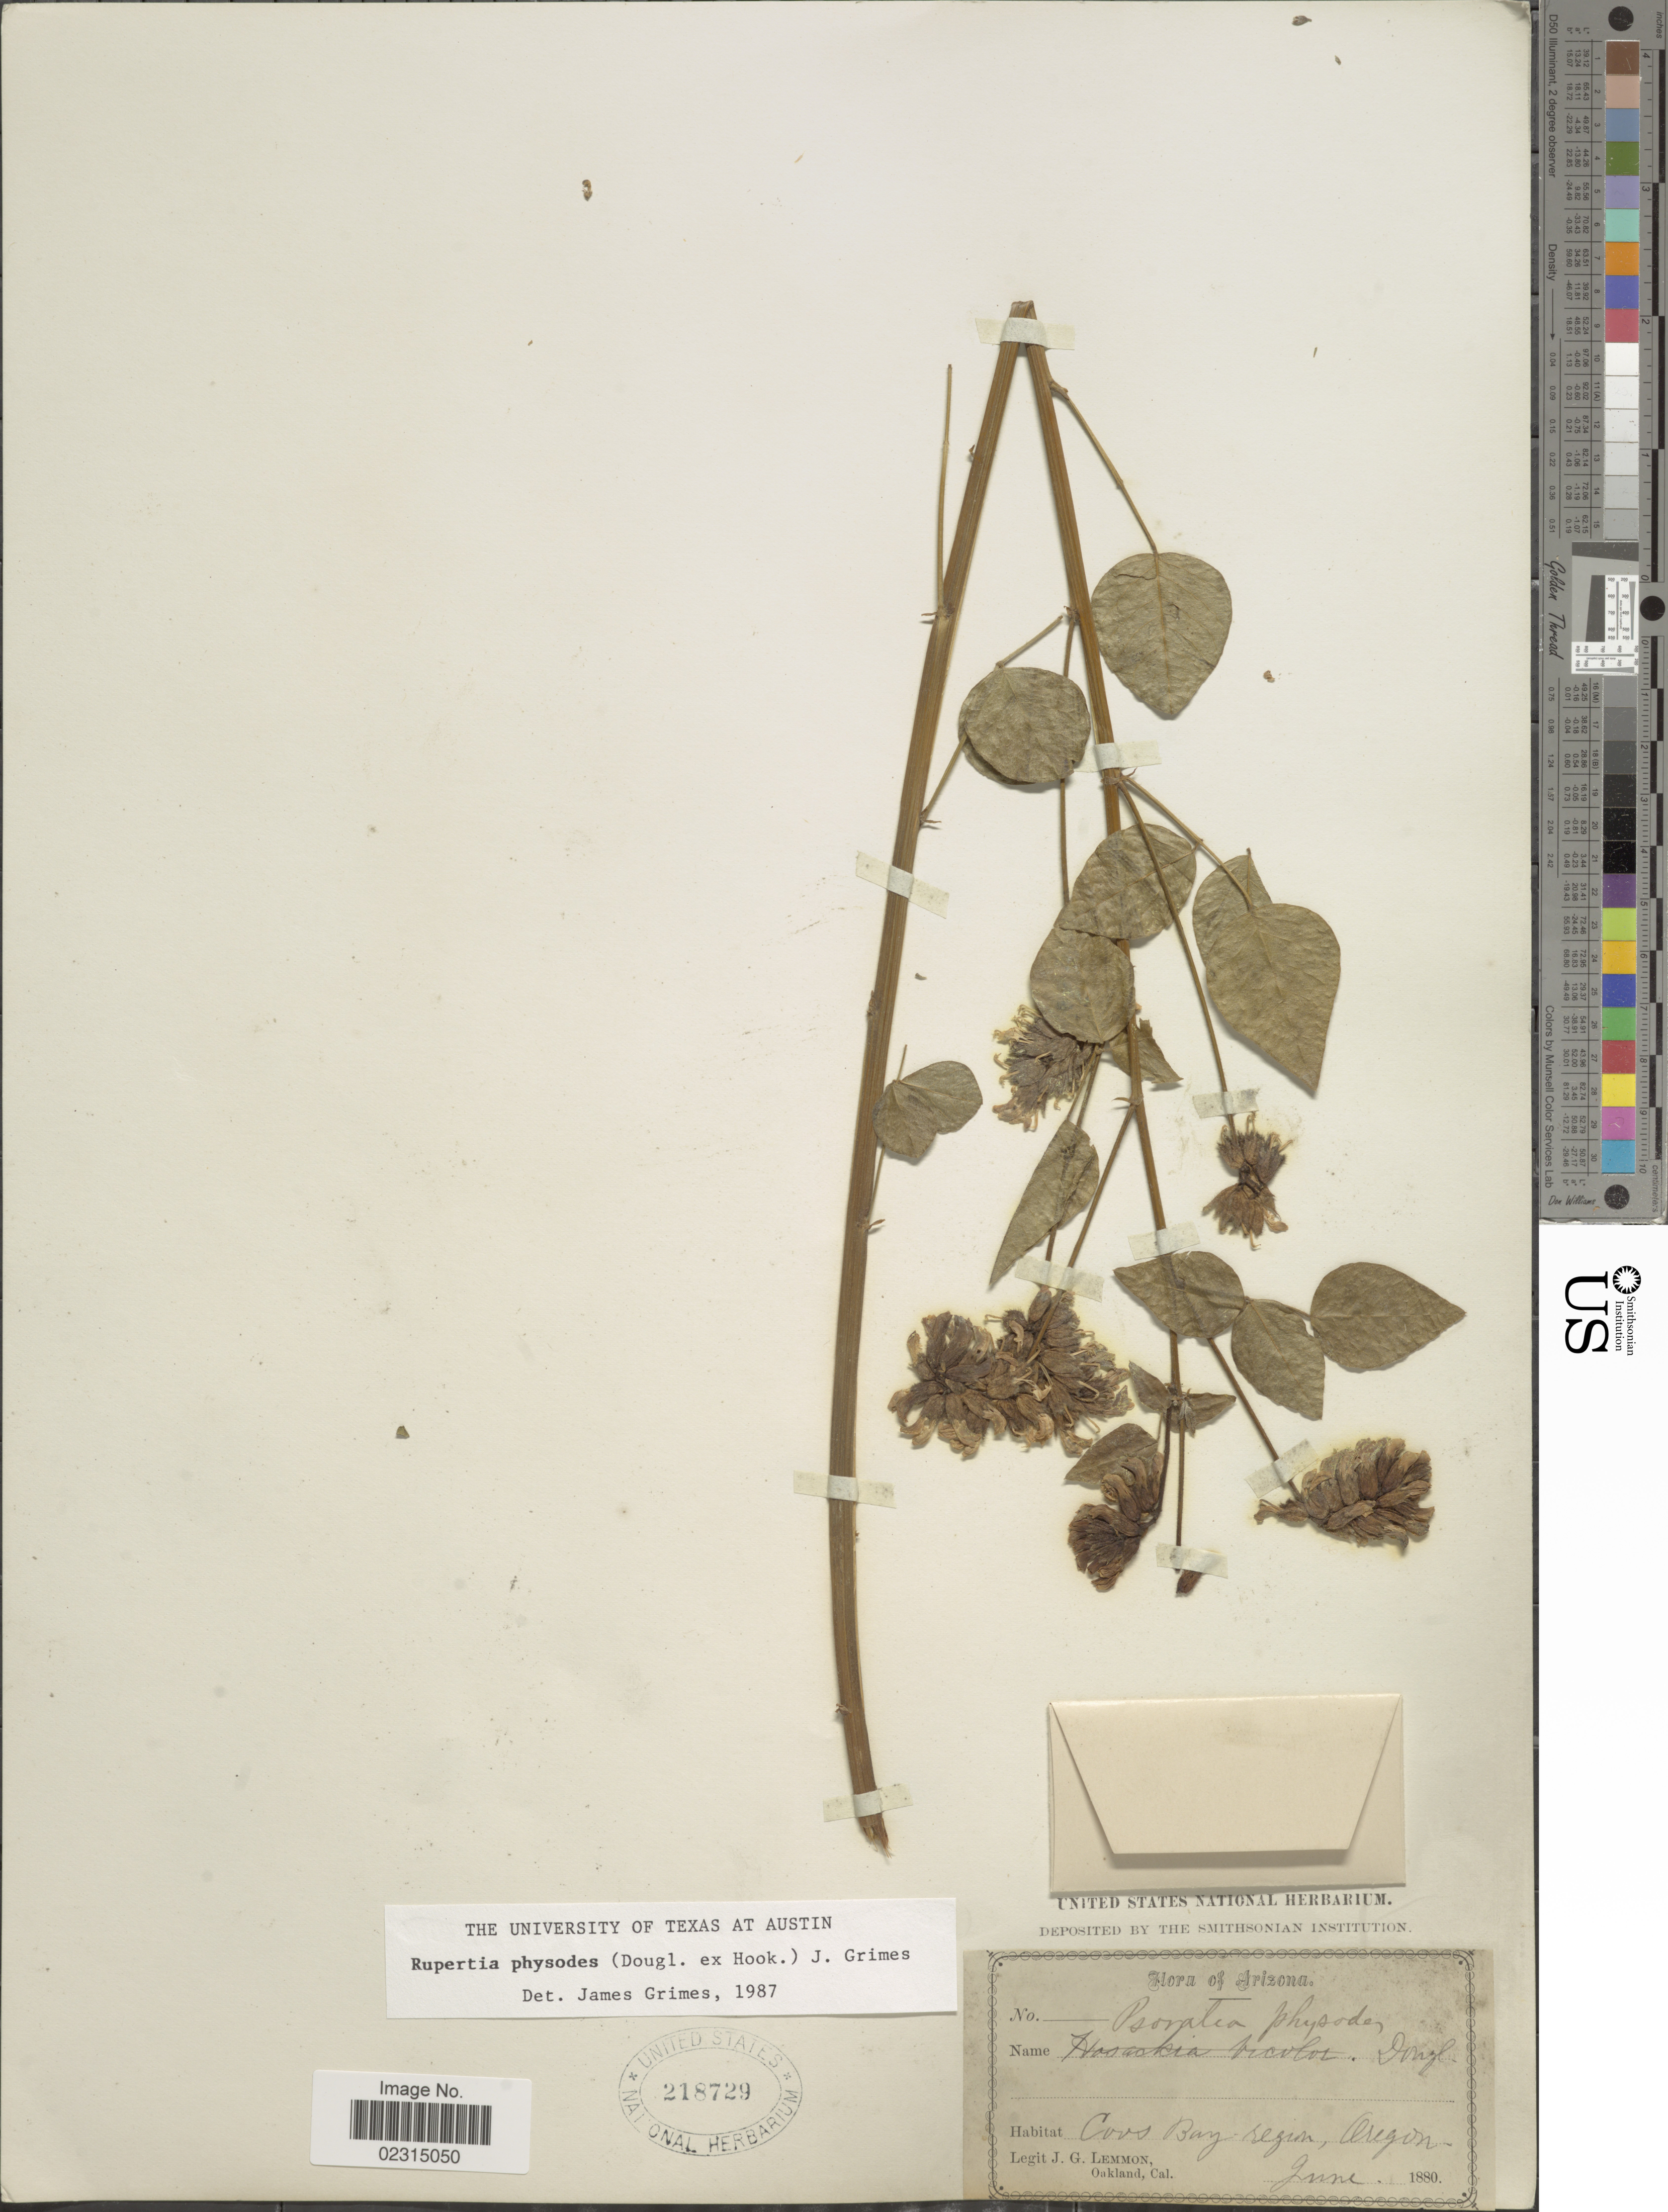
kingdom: Plantae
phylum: Tracheophyta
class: Magnoliopsida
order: Fabales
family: Fabaceae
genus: Rupertia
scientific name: Rupertia physodes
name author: (Douglas) J.W. Grimes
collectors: J. Lemmon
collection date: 1880-06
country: United States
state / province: Oregon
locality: Arizona, Coos Bay region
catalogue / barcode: US 218729